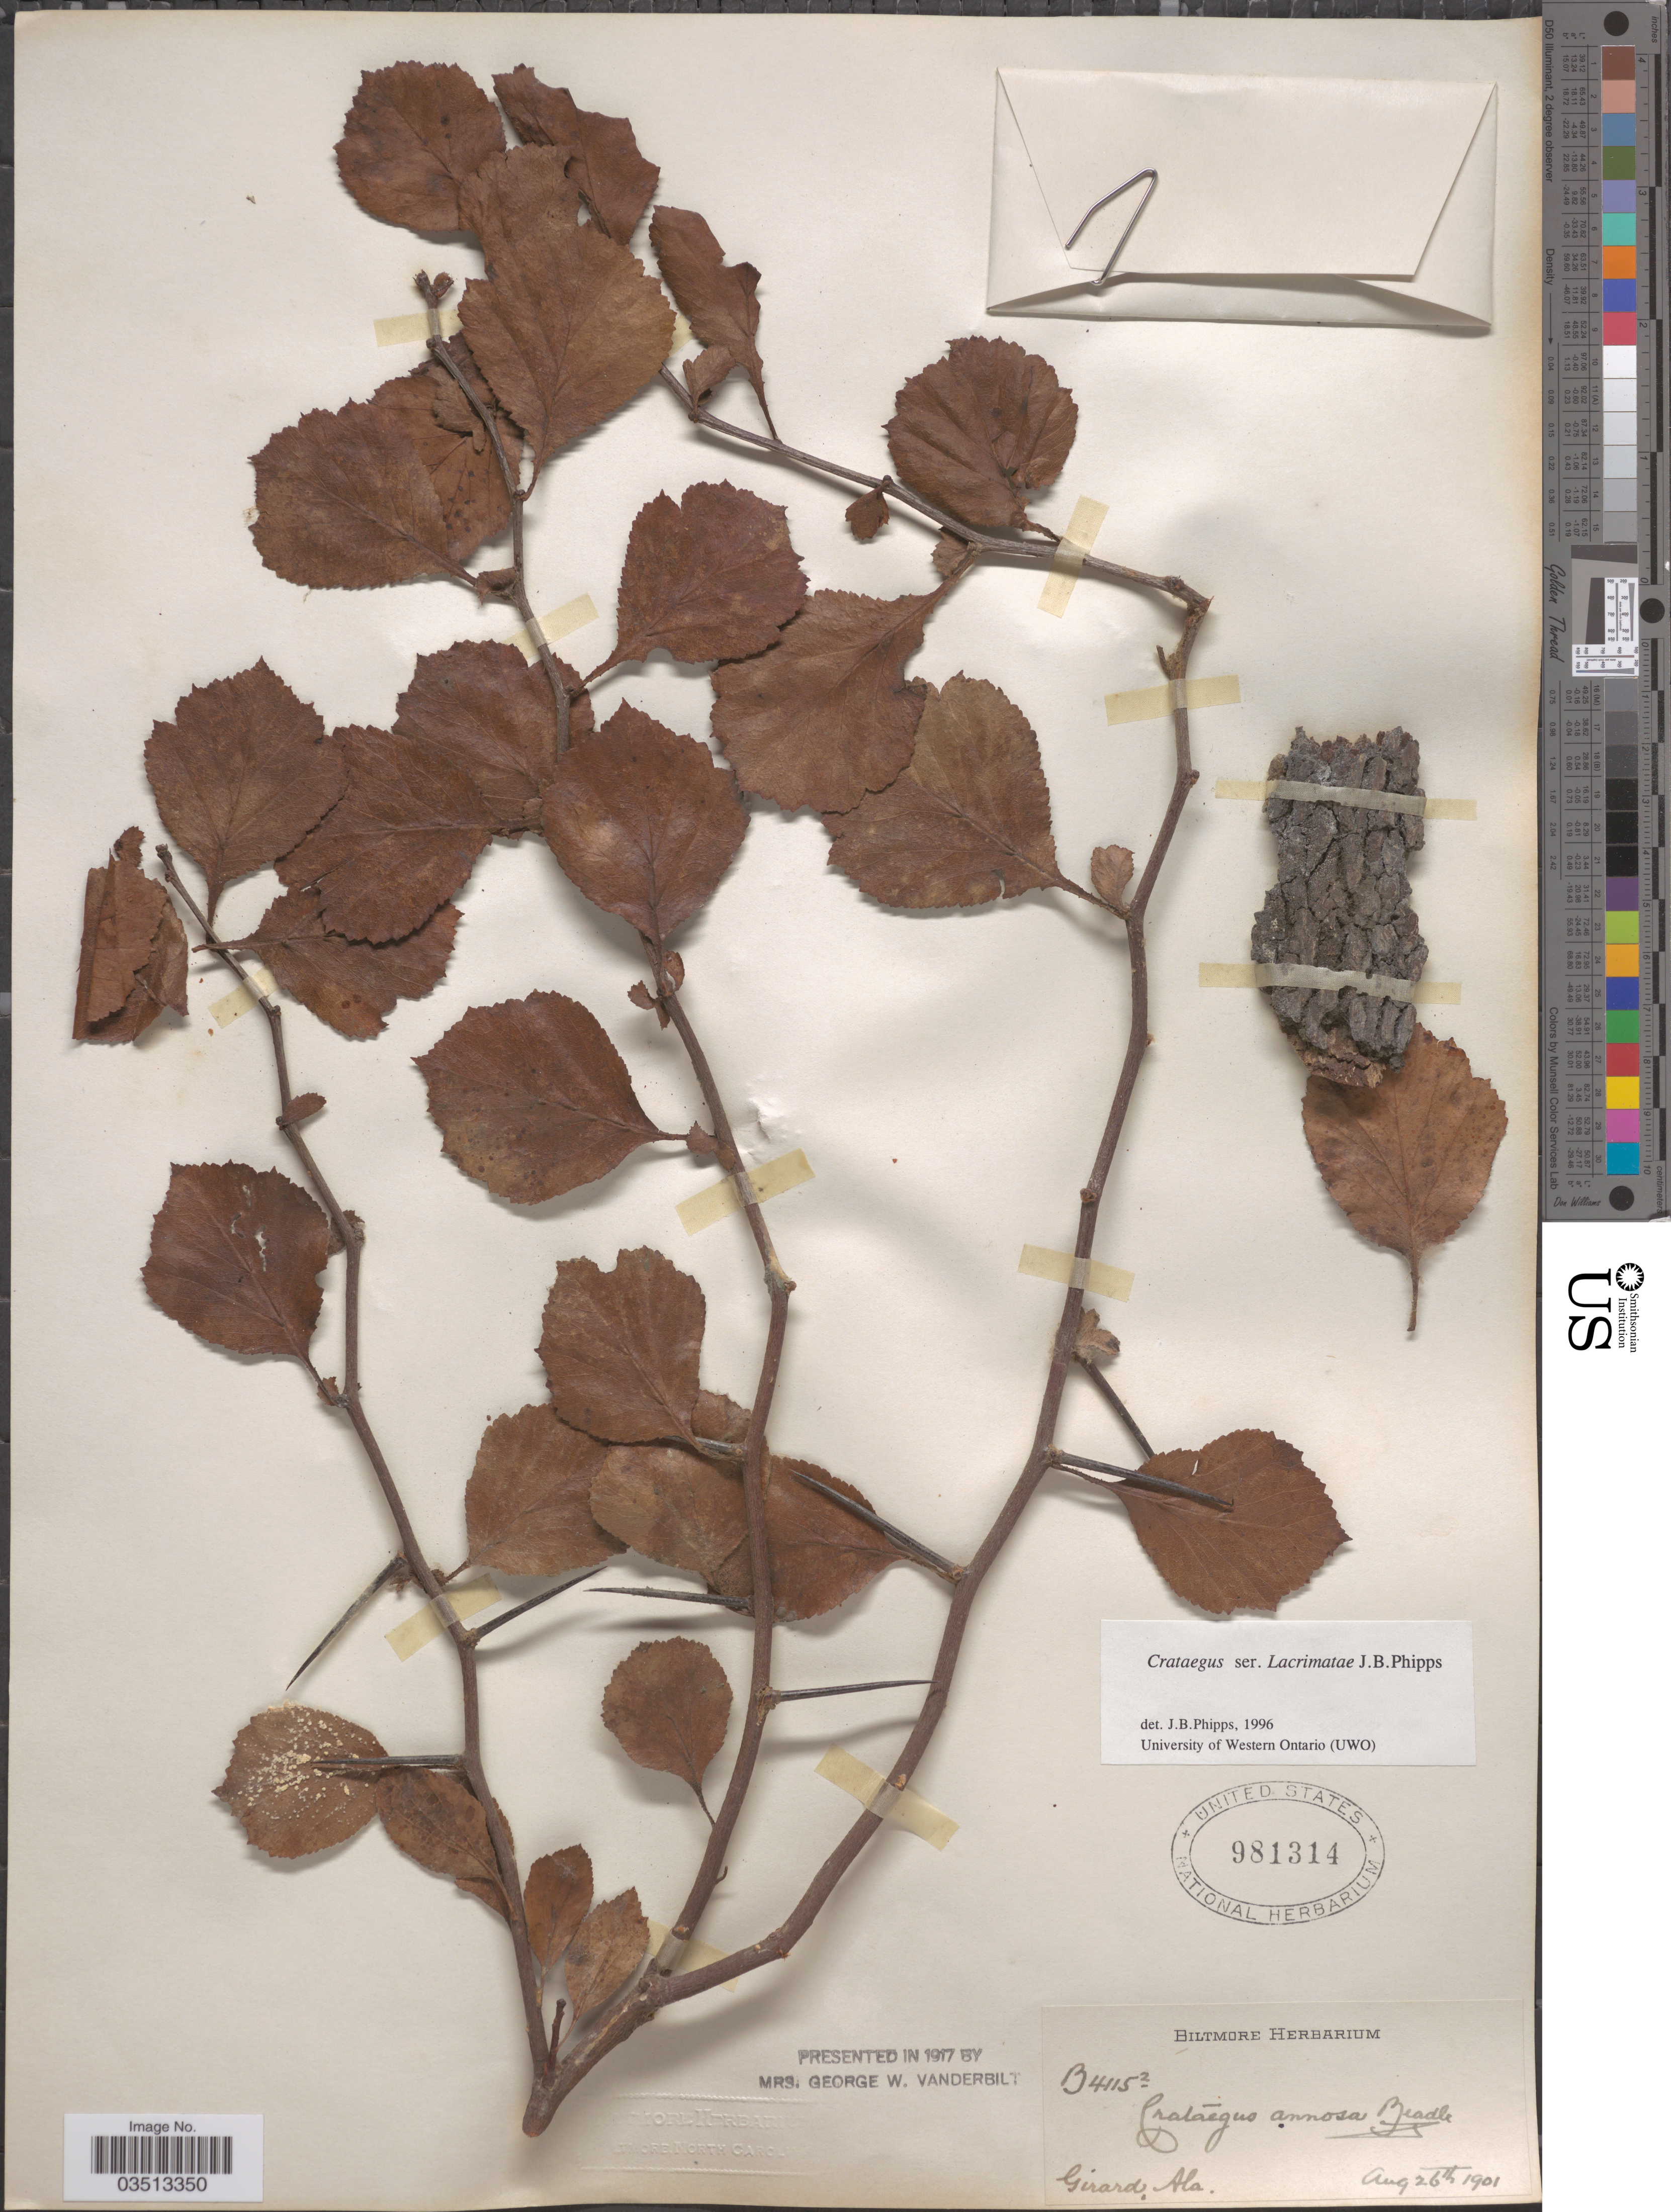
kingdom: Plantae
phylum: Tracheophyta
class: Magnoliopsida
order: Rosales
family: Rosaceae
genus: Crataegus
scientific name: Crataegus annosa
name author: Beadle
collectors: ex herb. Biltmore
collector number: B4115/2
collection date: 1901-08-26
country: United States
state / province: Alabama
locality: Girard.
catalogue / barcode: US 981314